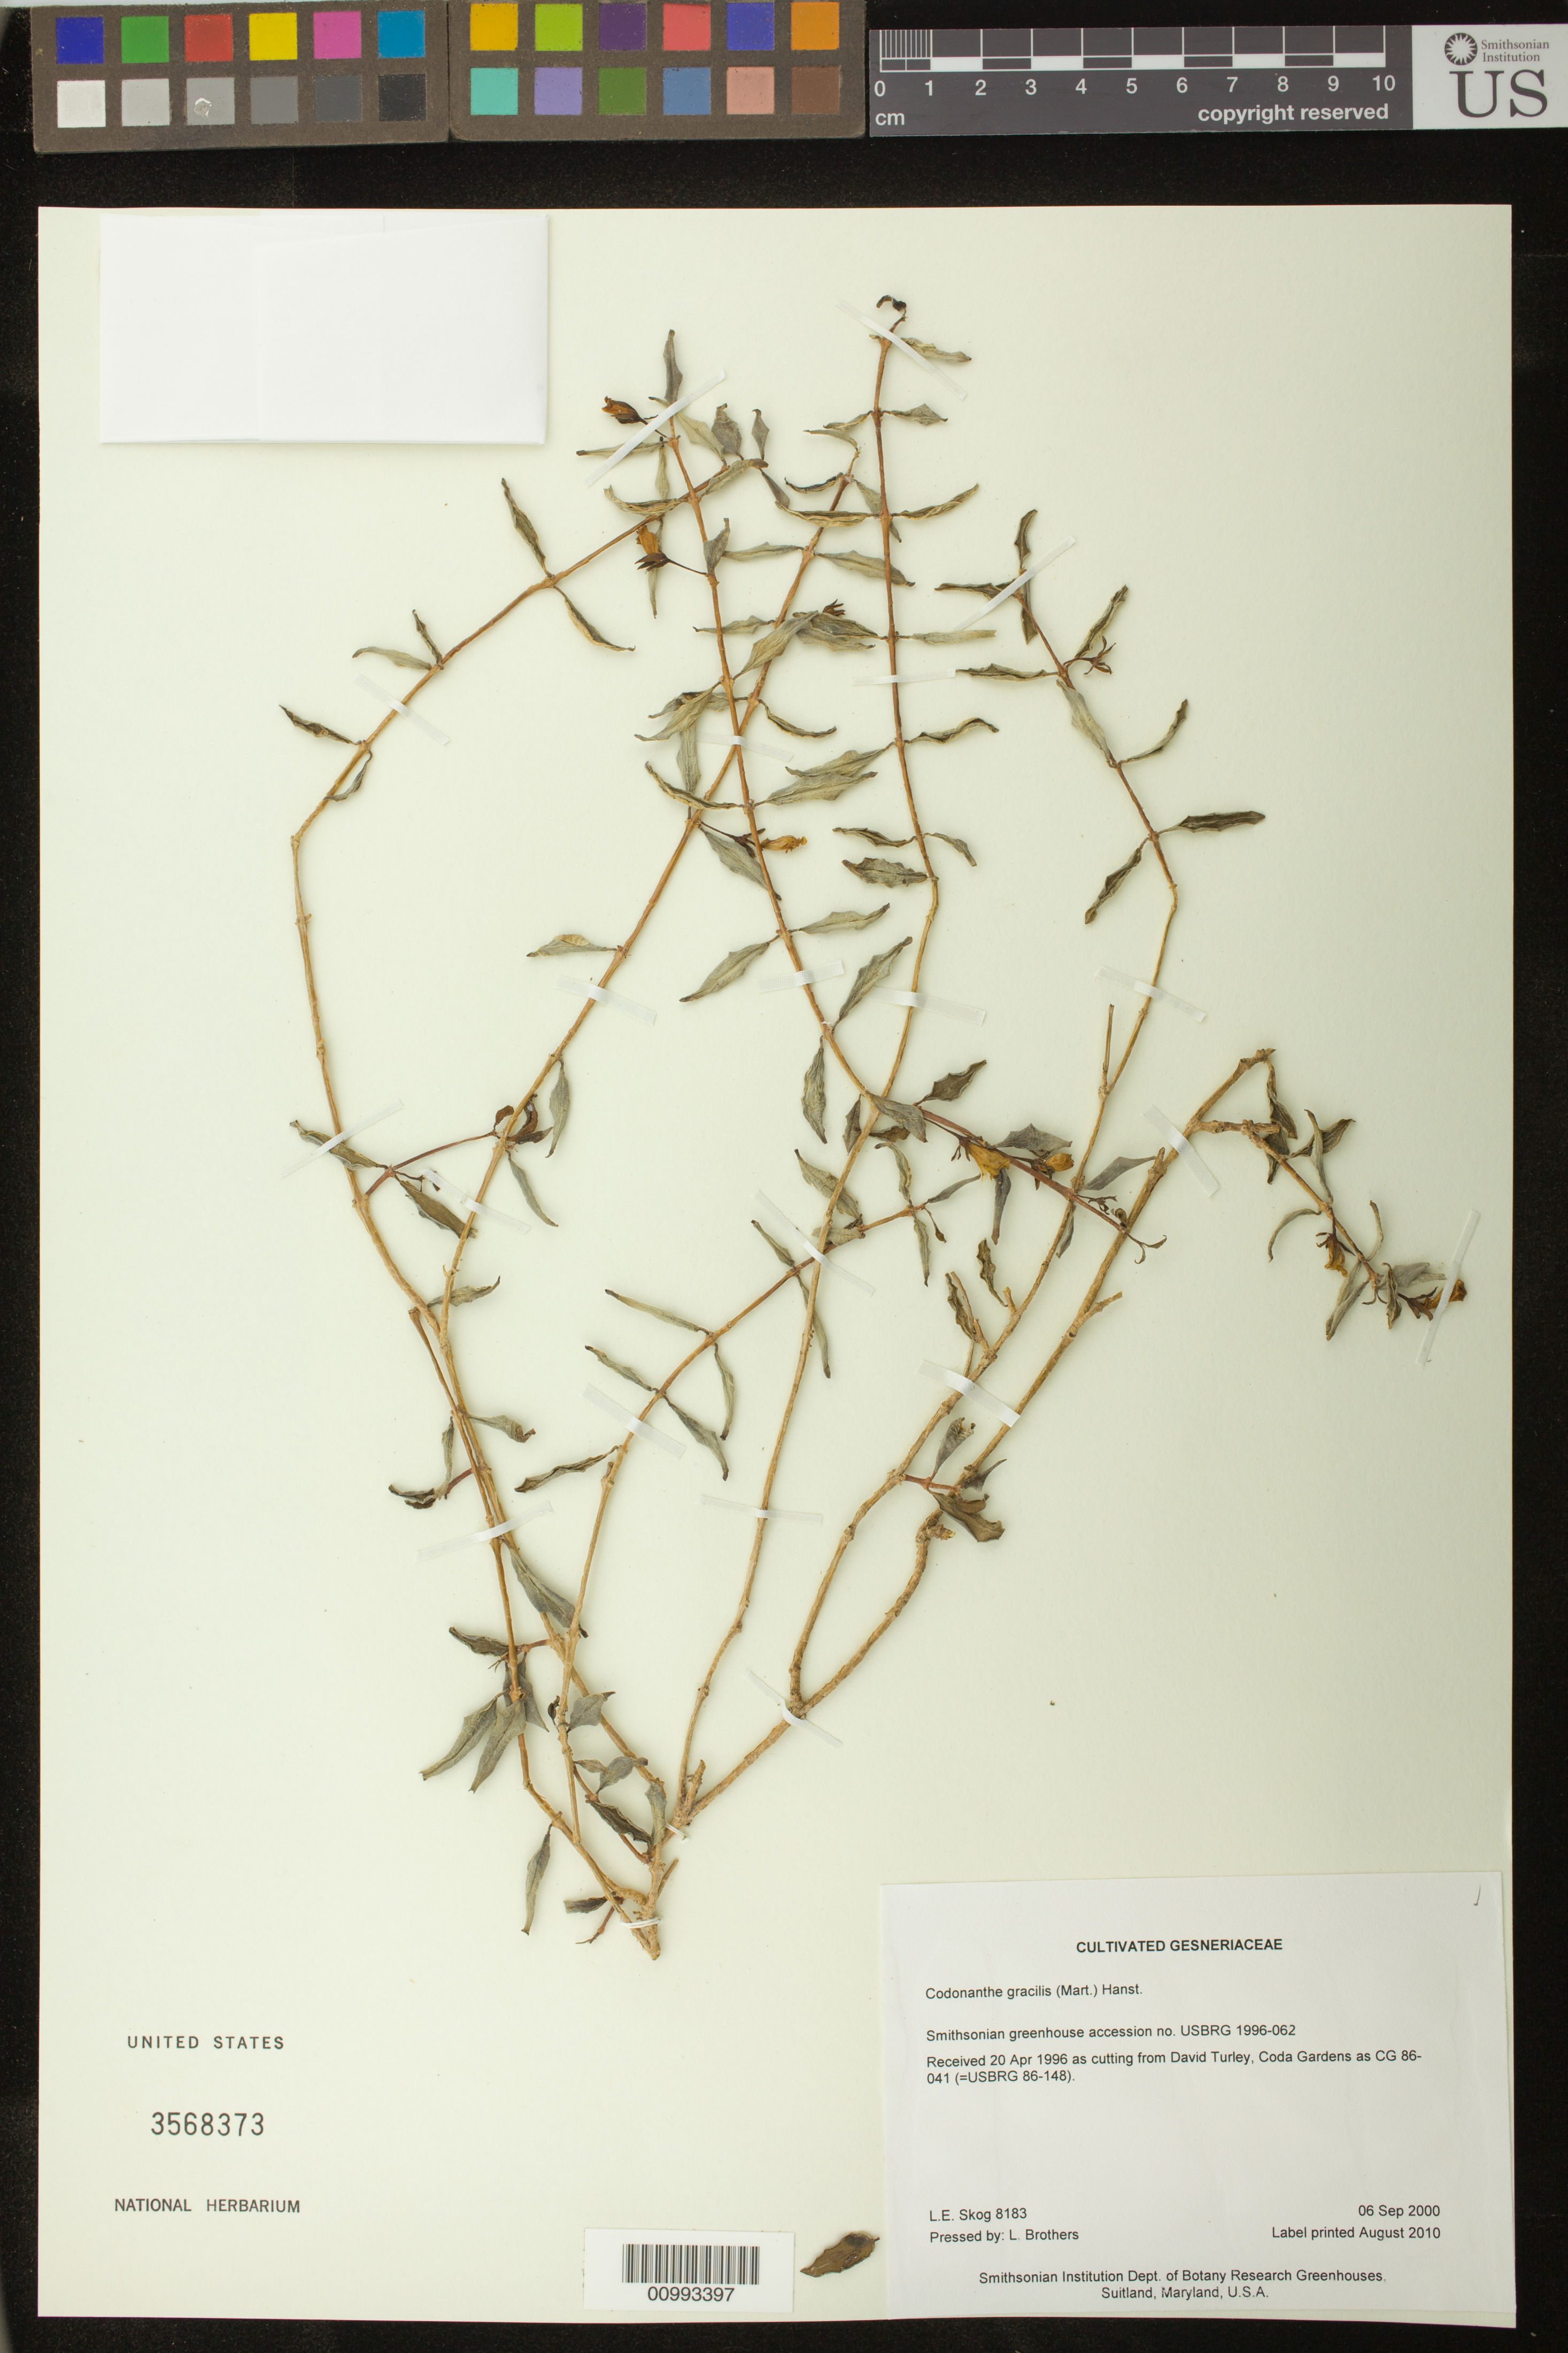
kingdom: Plantae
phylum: Tracheophyta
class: Magnoliopsida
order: Lamiales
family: Gesneriaceae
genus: Codonanthe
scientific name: Codonanthe gracilis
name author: (Mart.) Hanst.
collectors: L. E. Skog & L. Brothers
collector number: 8183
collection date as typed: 06 Sep 2000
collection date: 2000-09-06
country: United States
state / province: Maryland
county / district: Prince George's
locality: Smithsonian Institution Dept. of Botany Research Greenhouses, Suitland, Maryland, U.S.A.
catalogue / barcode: US 3568373